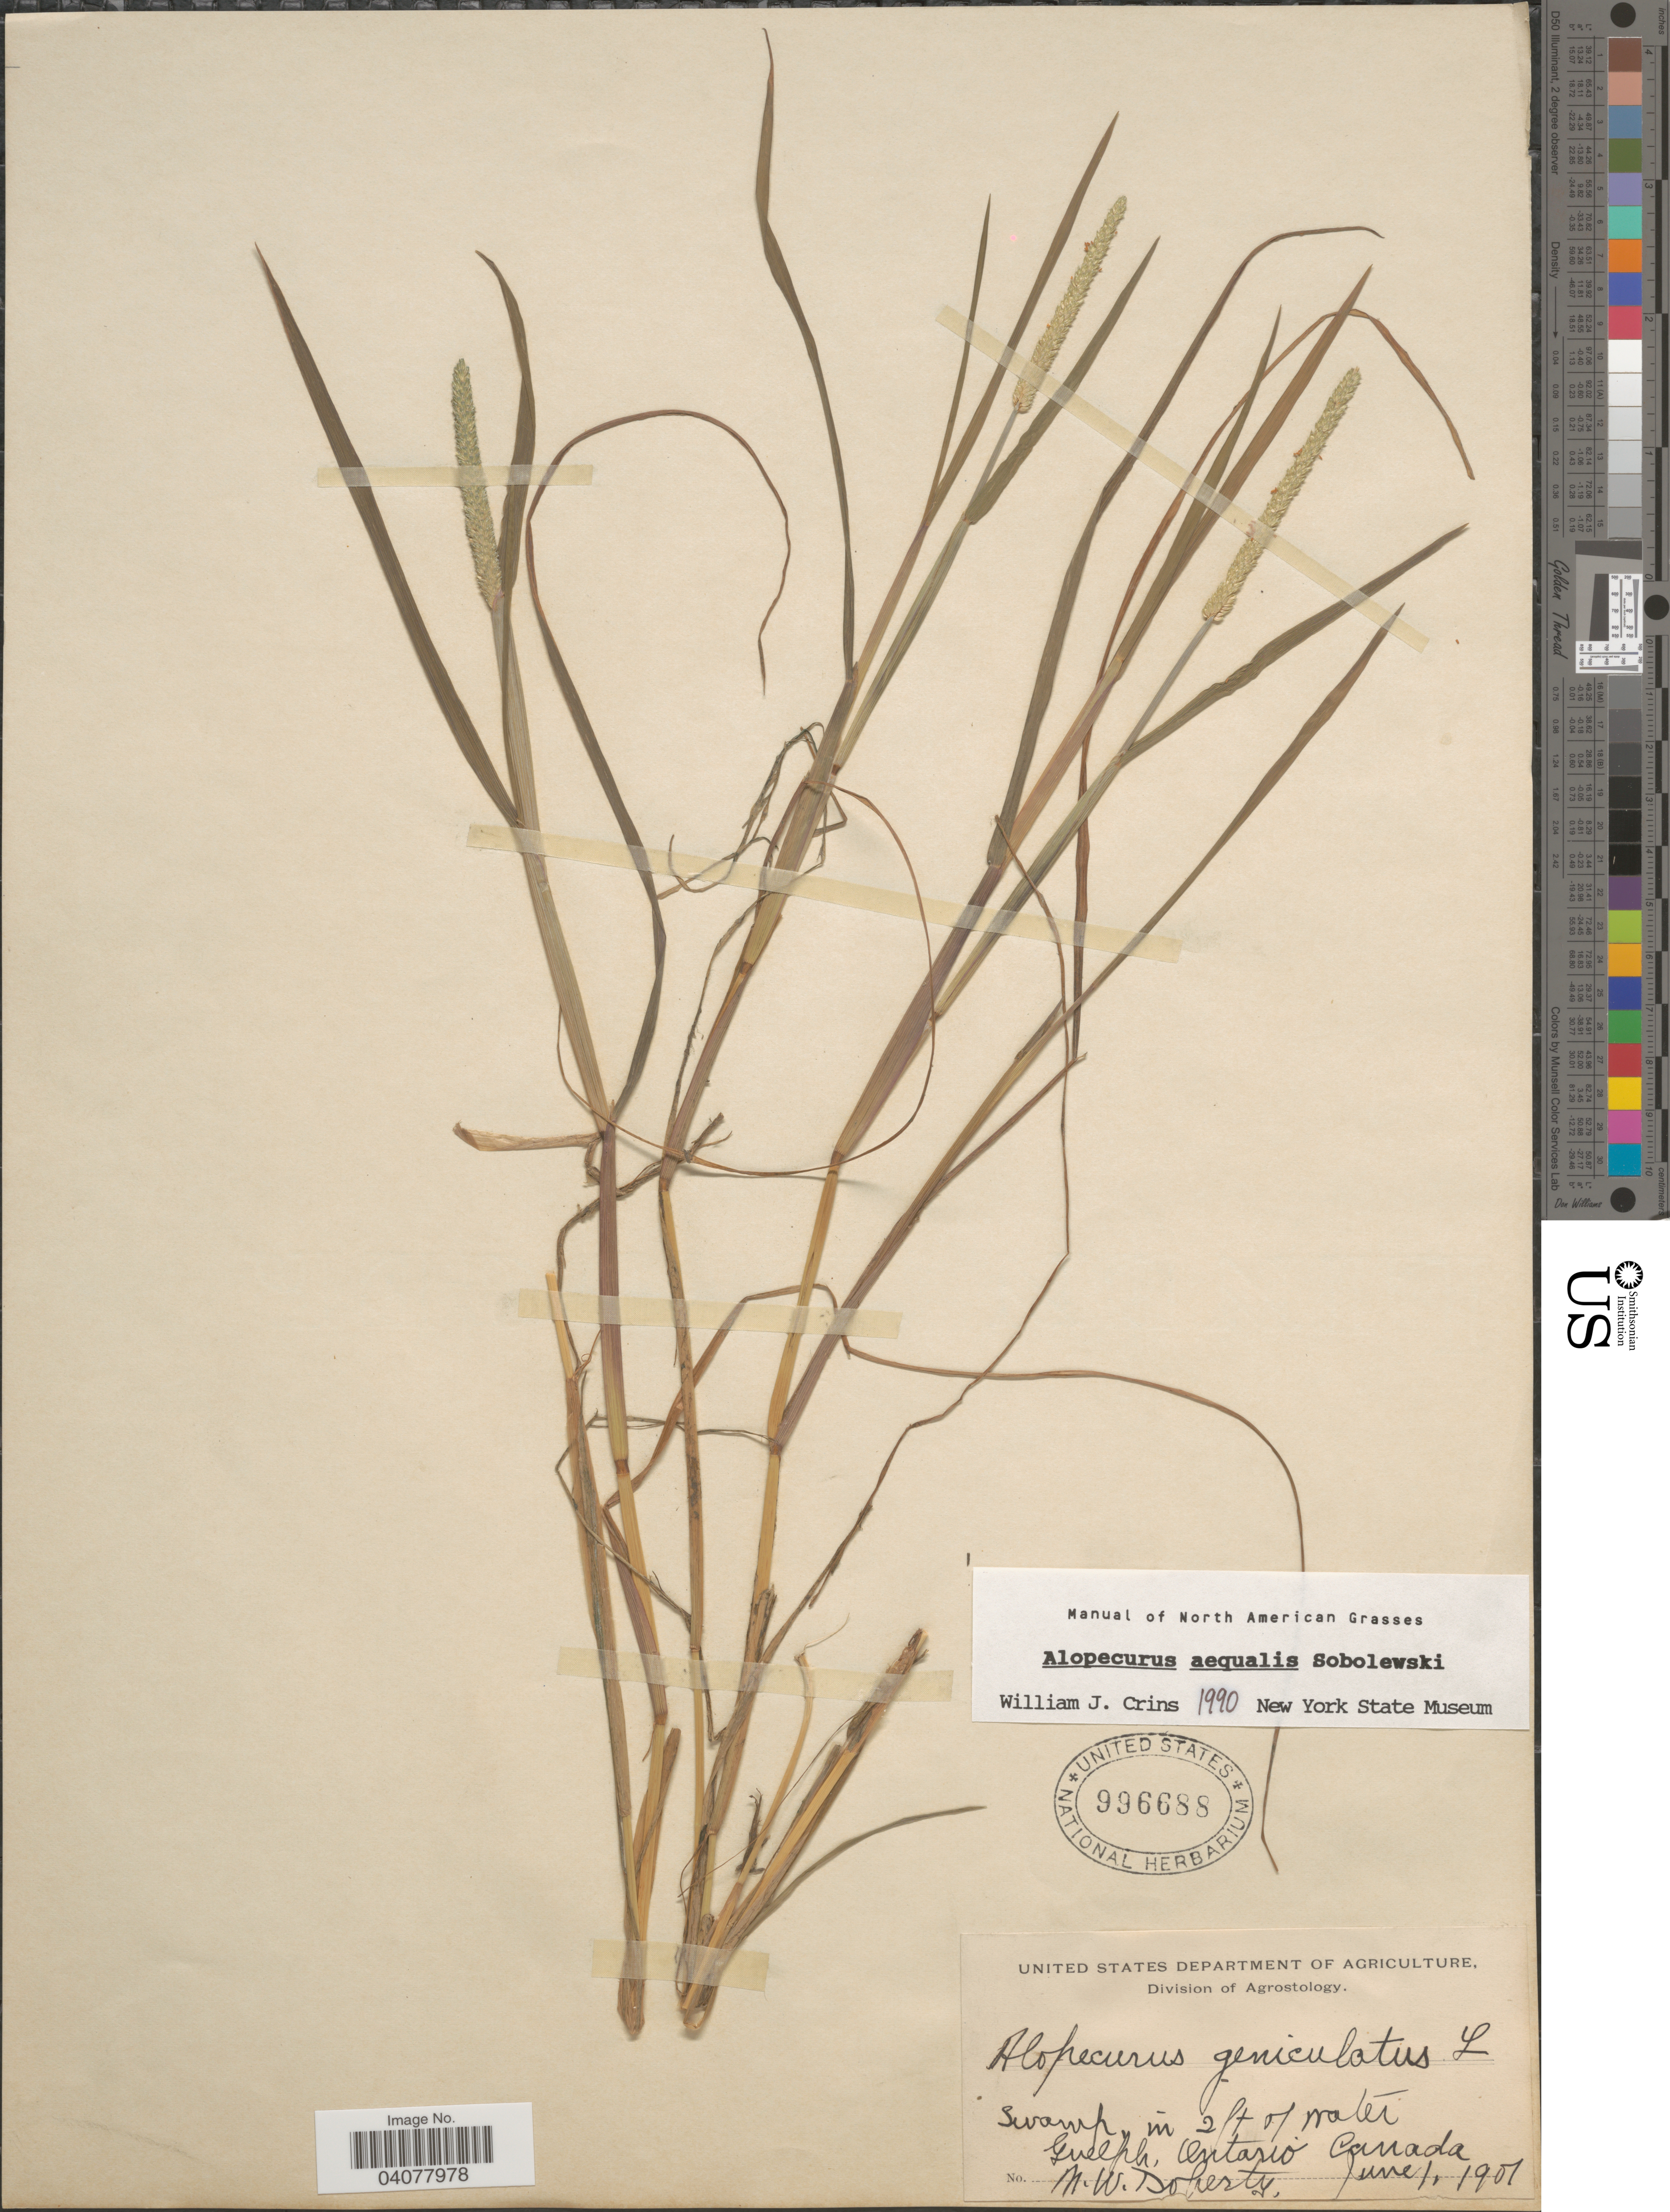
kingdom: Plantae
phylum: Tracheophyta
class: Liliopsida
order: Poales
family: Poaceae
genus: Alopecurus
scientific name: Alopecurus aequalis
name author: Sobol.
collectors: N. Doherty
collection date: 1901-06-01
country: Canada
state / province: Ontario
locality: Guelph.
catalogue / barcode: US 996688